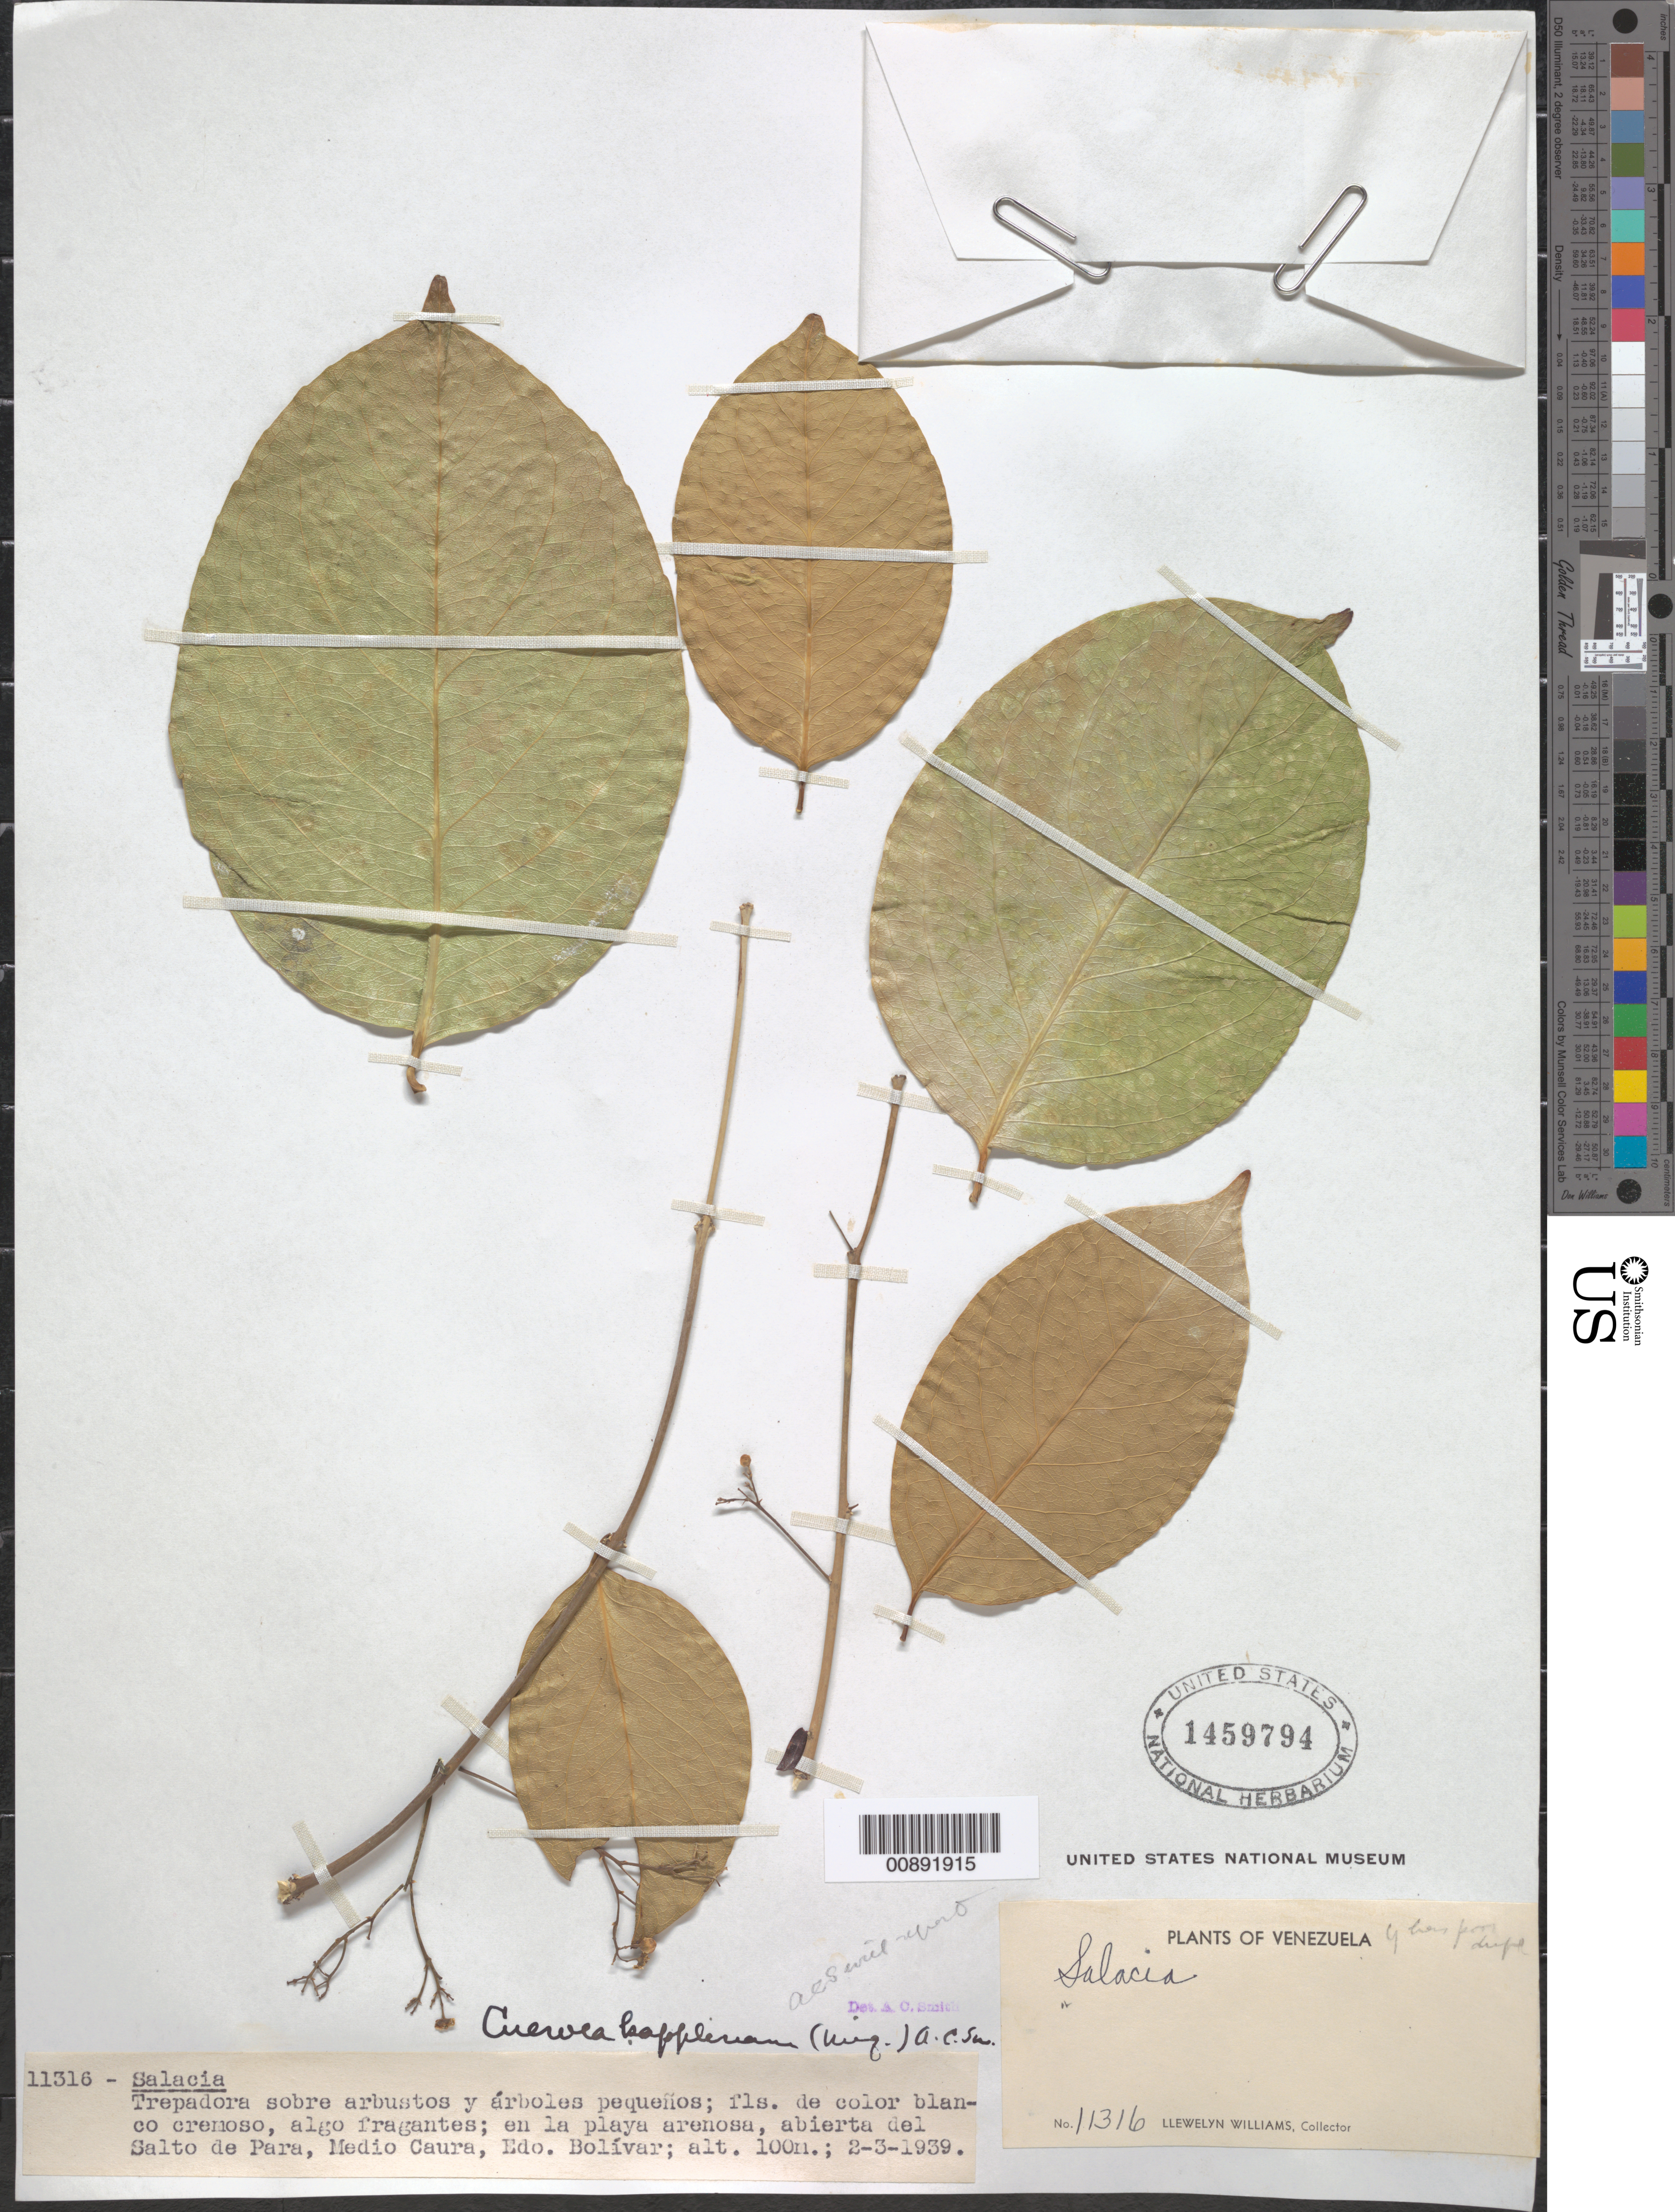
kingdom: Plantae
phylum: Tracheophyta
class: Magnoliopsida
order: Celastrales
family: Celastraceae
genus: Cuervea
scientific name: Cuervea kappleriana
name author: (Miq.) A.C. Sm.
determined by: Smith, A. C.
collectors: Ll. Williams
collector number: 11316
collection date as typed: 2-Mar-39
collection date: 1939-03-02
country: Venezuela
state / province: Bolívar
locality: Salto de Para, Medio Caura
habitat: Playa arenosa, abierta; sobre arbustales y arboles pequenos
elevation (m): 100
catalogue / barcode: US 1459794